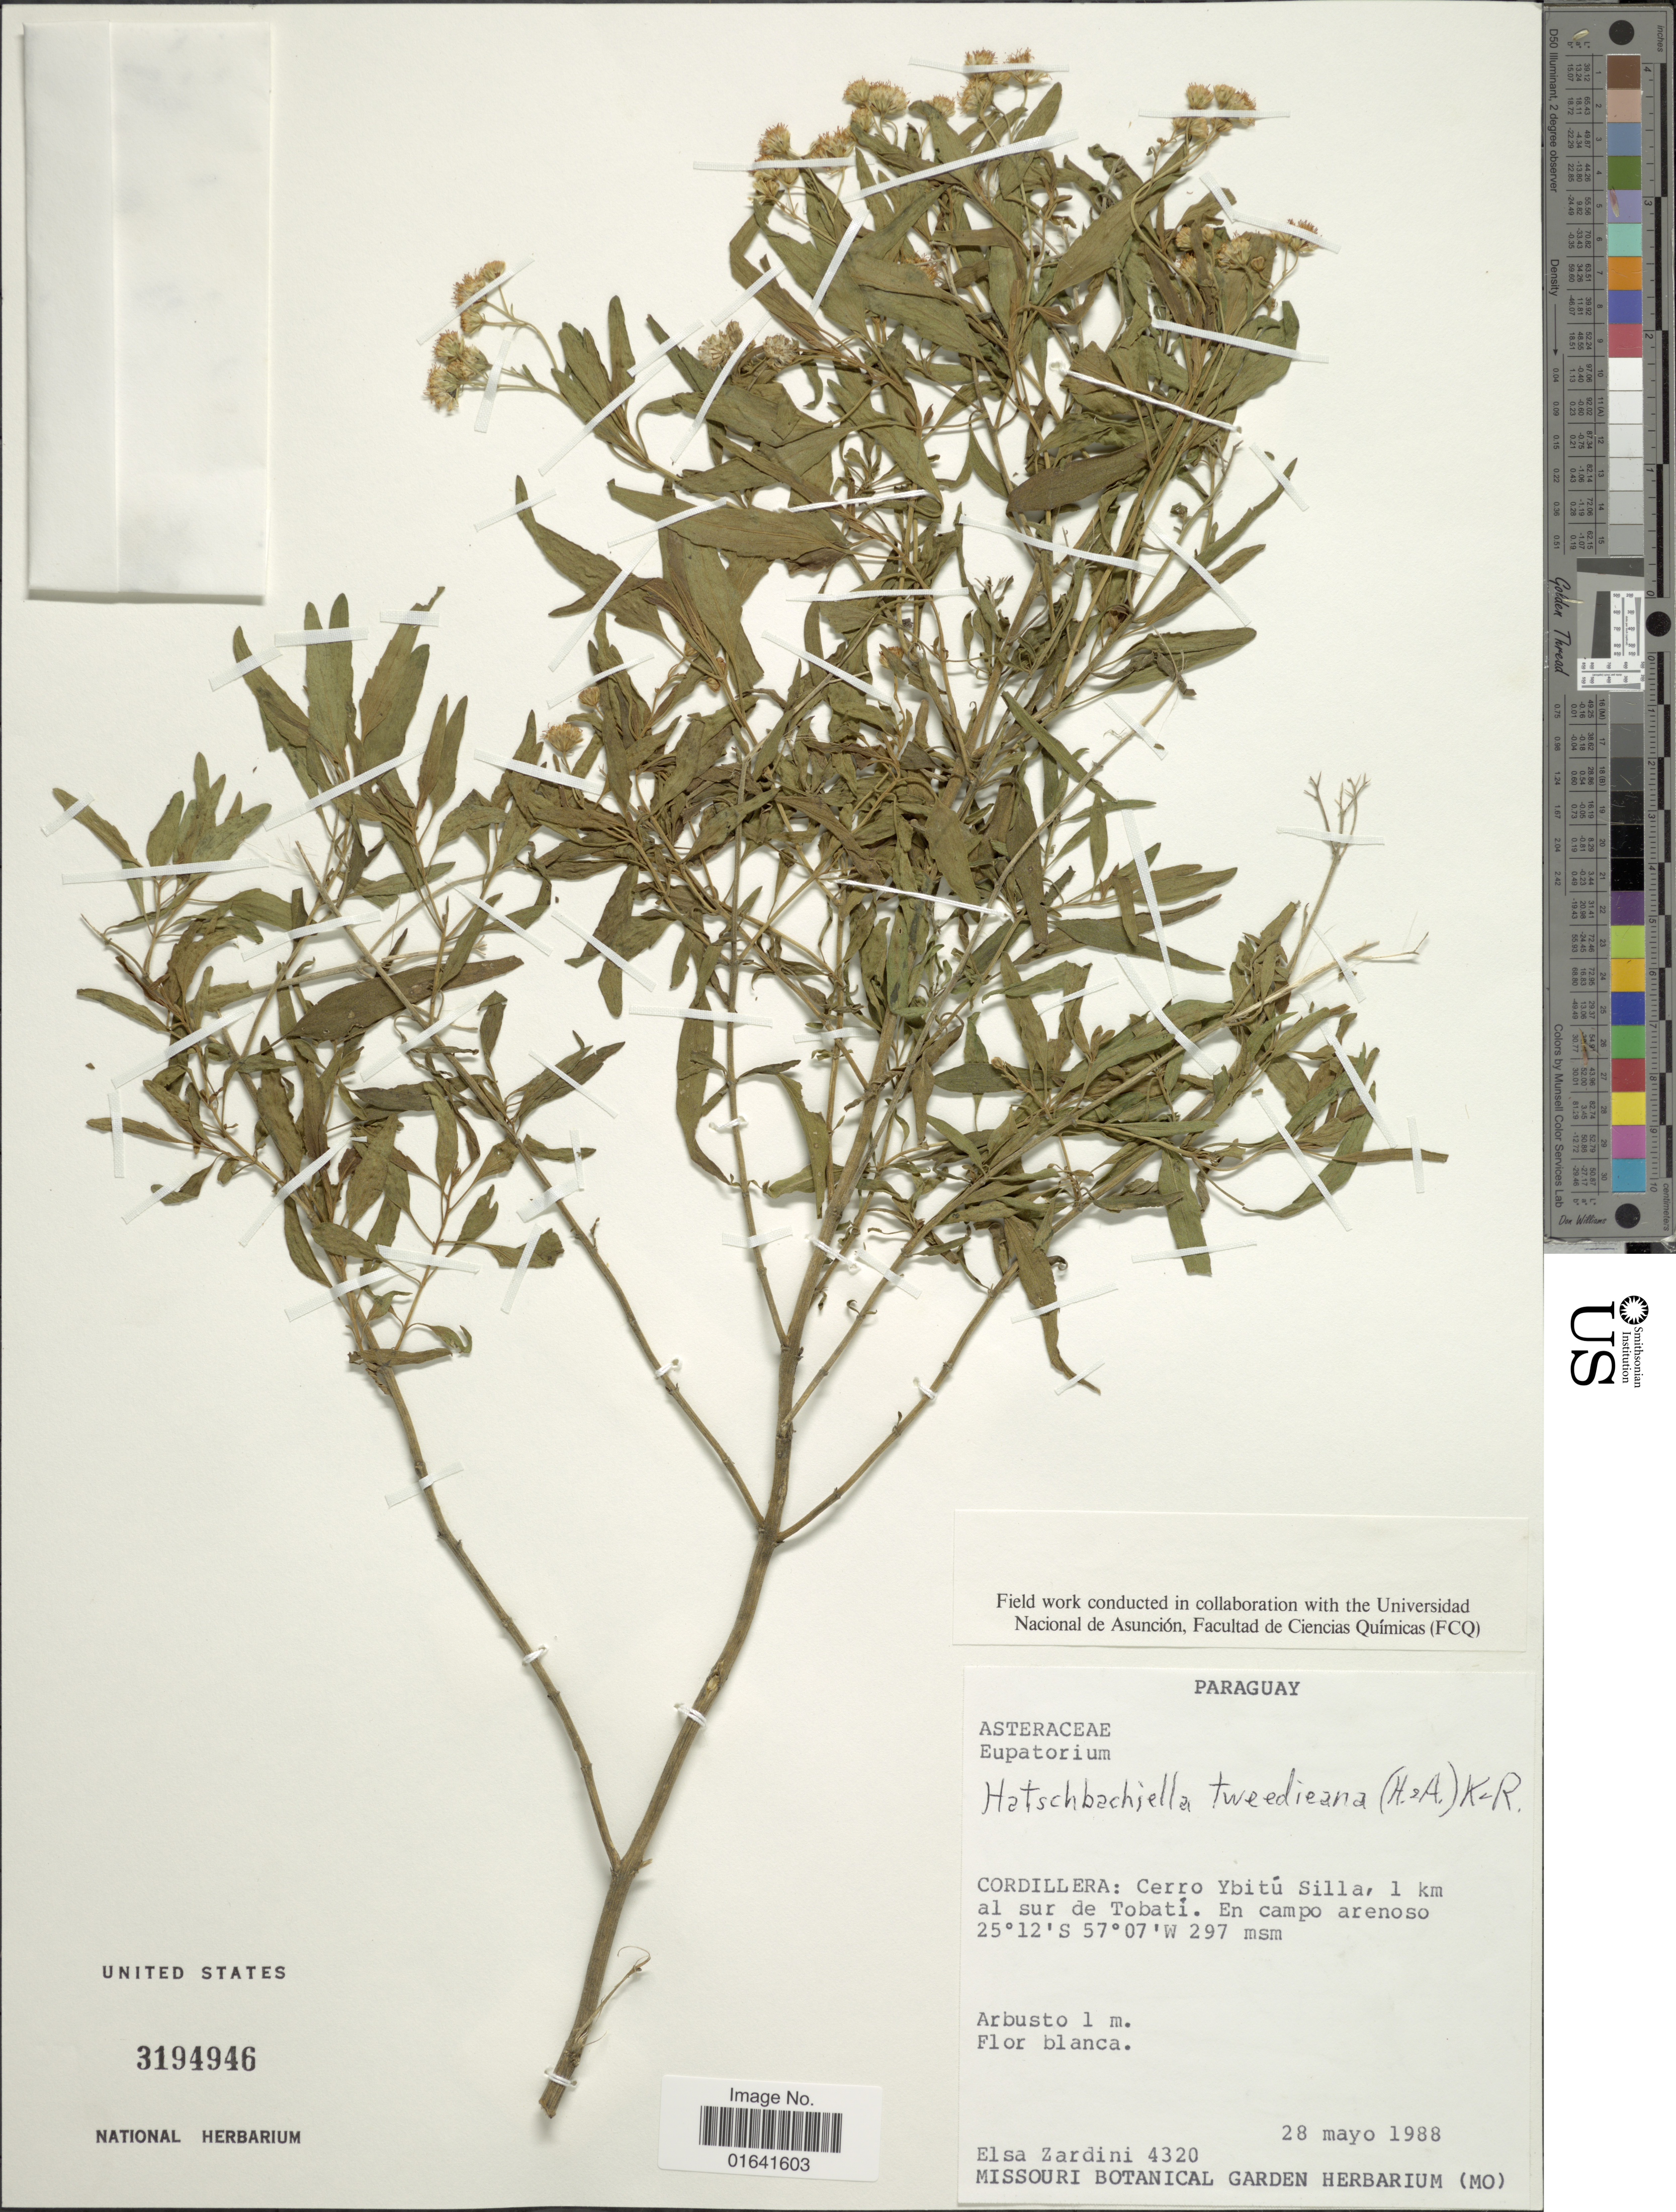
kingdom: Plantae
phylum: Tracheophyta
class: Magnoliopsida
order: Asterales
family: Asteraceae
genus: Hatschbachiella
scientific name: Hatschbachiella tweedieana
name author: (Hook. & Arn.) R.M. King & H. Rob.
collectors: E. M. Zardini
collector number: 4320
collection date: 1988-05-28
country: Paraguay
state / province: Cordillera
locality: Cerro Ybitú Silla, 1 km al sur de Tovatí. En campo arenoso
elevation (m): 297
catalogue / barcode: US 3194946